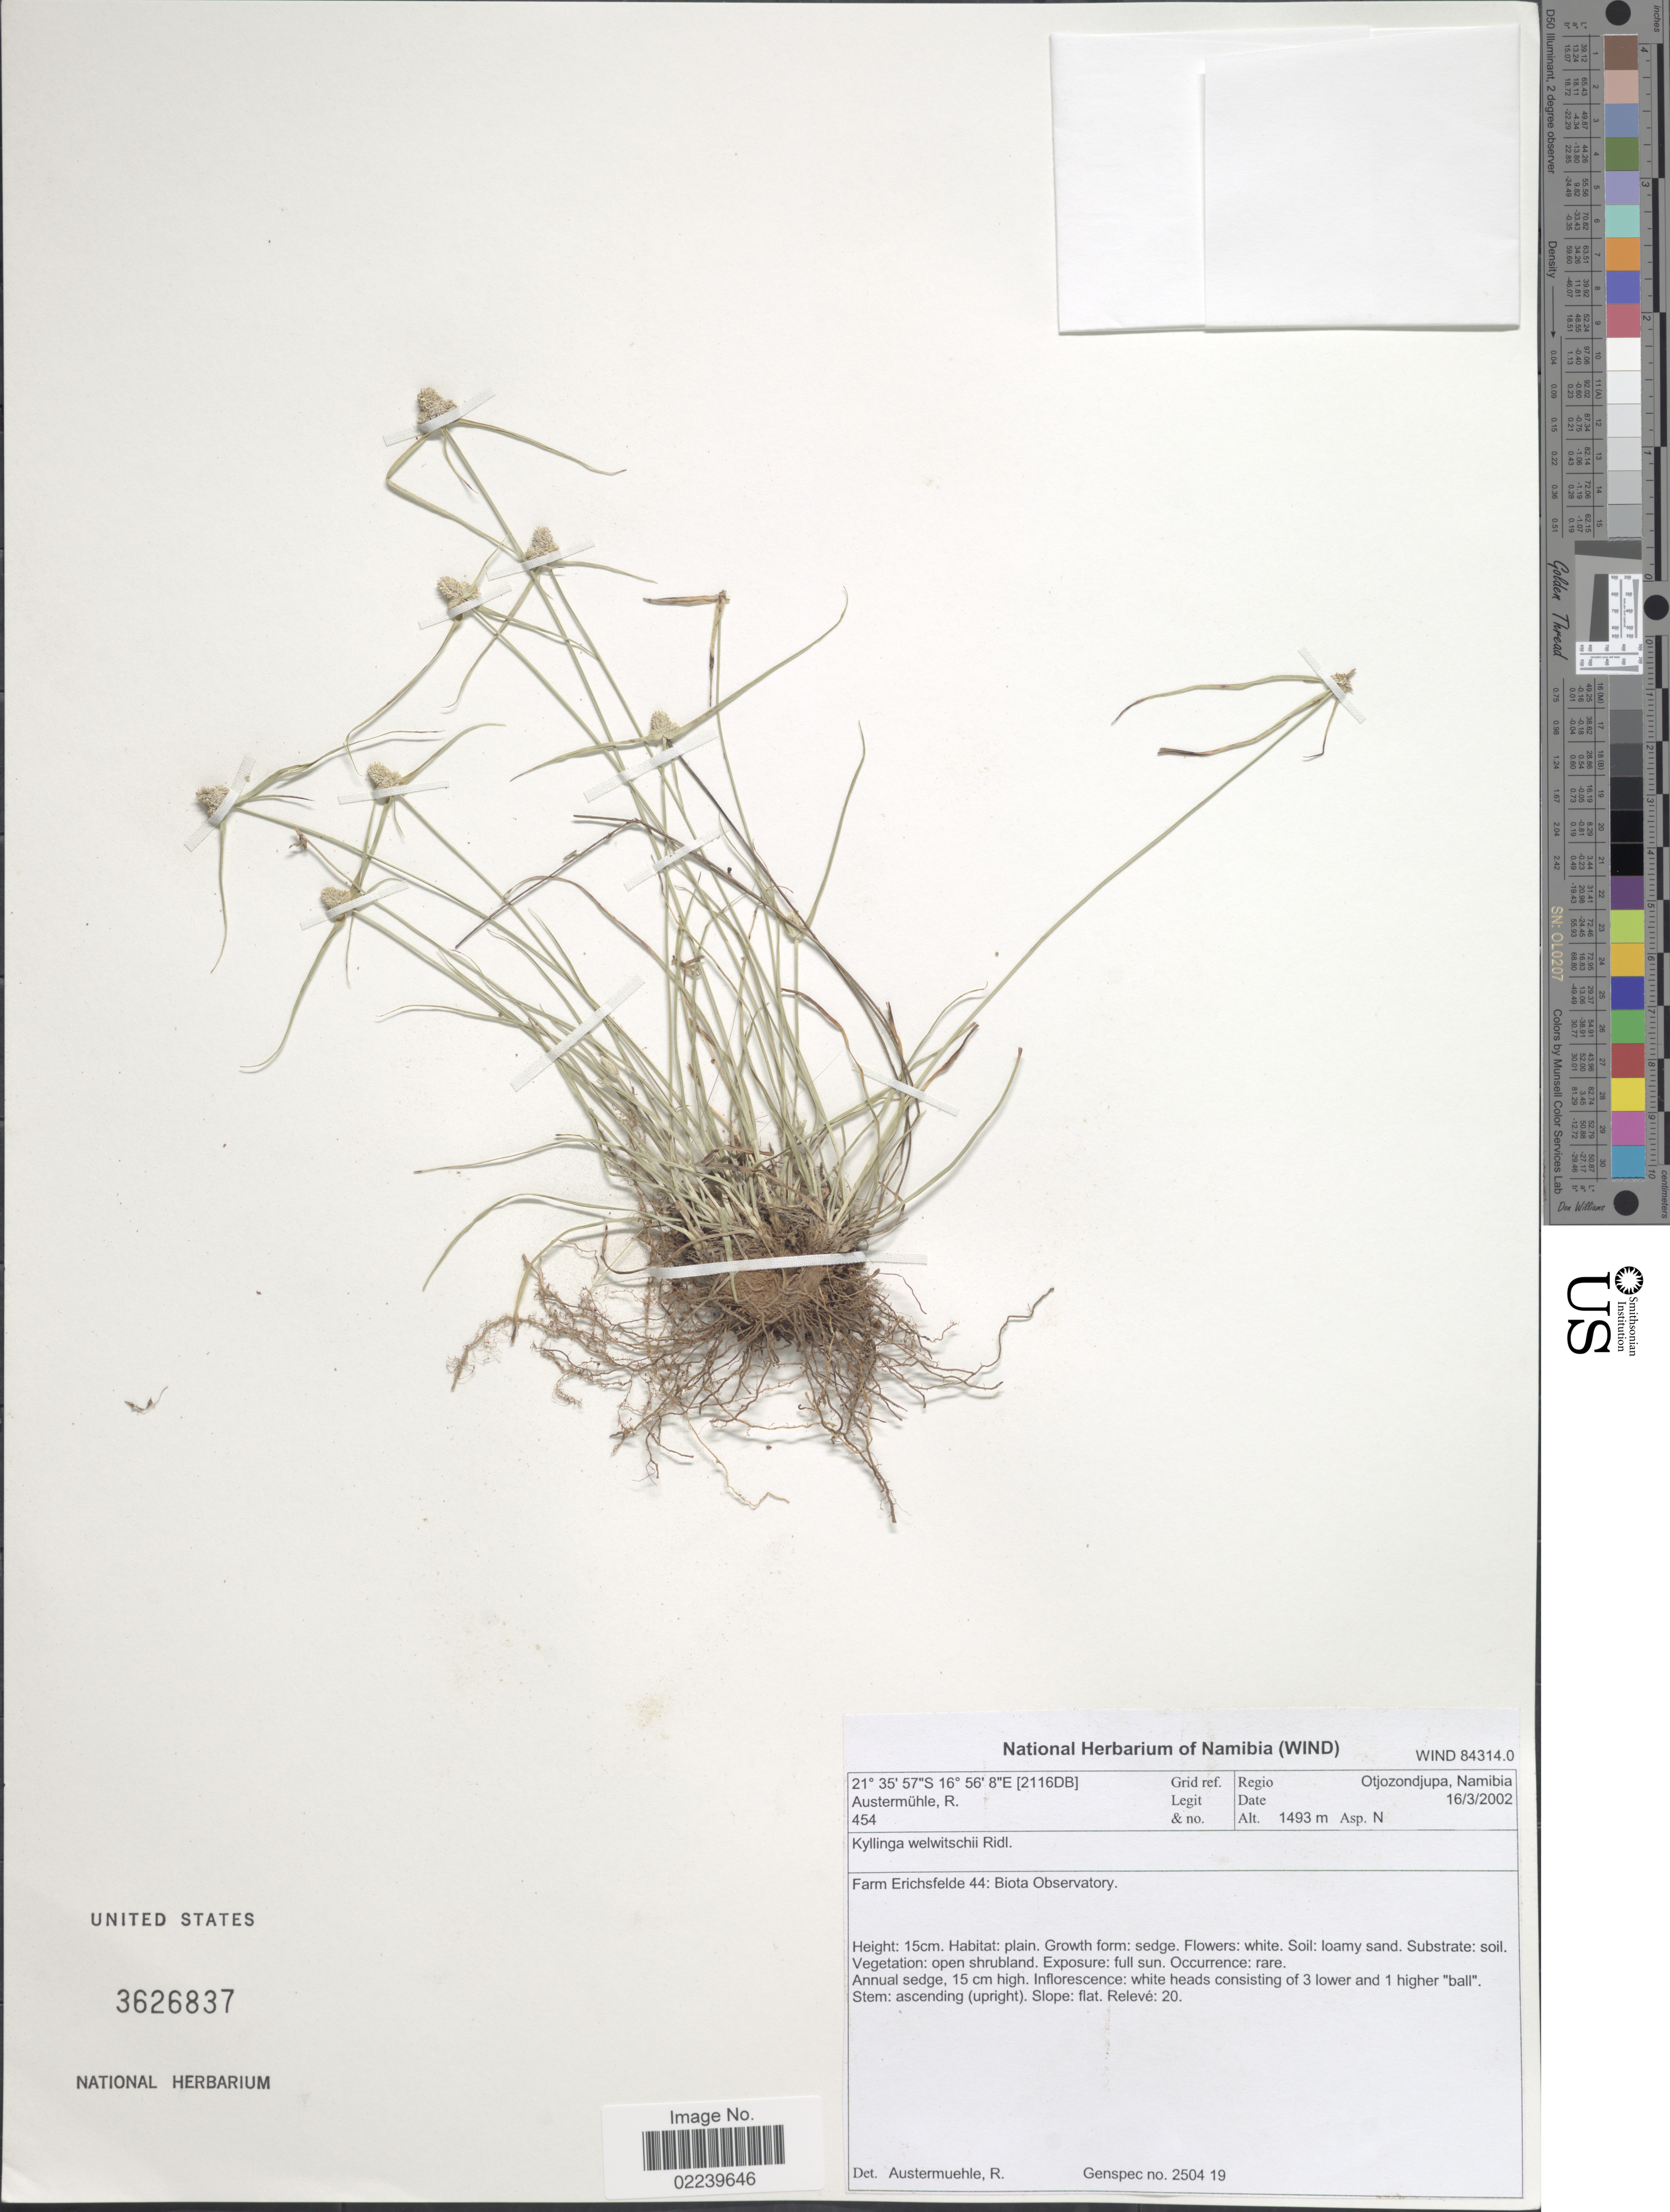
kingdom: Plantae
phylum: Tracheophyta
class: Liliopsida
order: Poales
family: Cyperaceae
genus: Cyperus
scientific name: Cyperus welwitschii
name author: (Ridl.)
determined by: Strong, M. T., (US), Smithsonian Institution - National Museum of Natural History (UNITED STATES)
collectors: R. Austermuhle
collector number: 454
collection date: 2002-03-16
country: Namibia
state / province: Otjozondjupa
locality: Farm Erichsfelde 44: Biota Observatory. (2116DB). Grid Ref.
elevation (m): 1493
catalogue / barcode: US 3626837